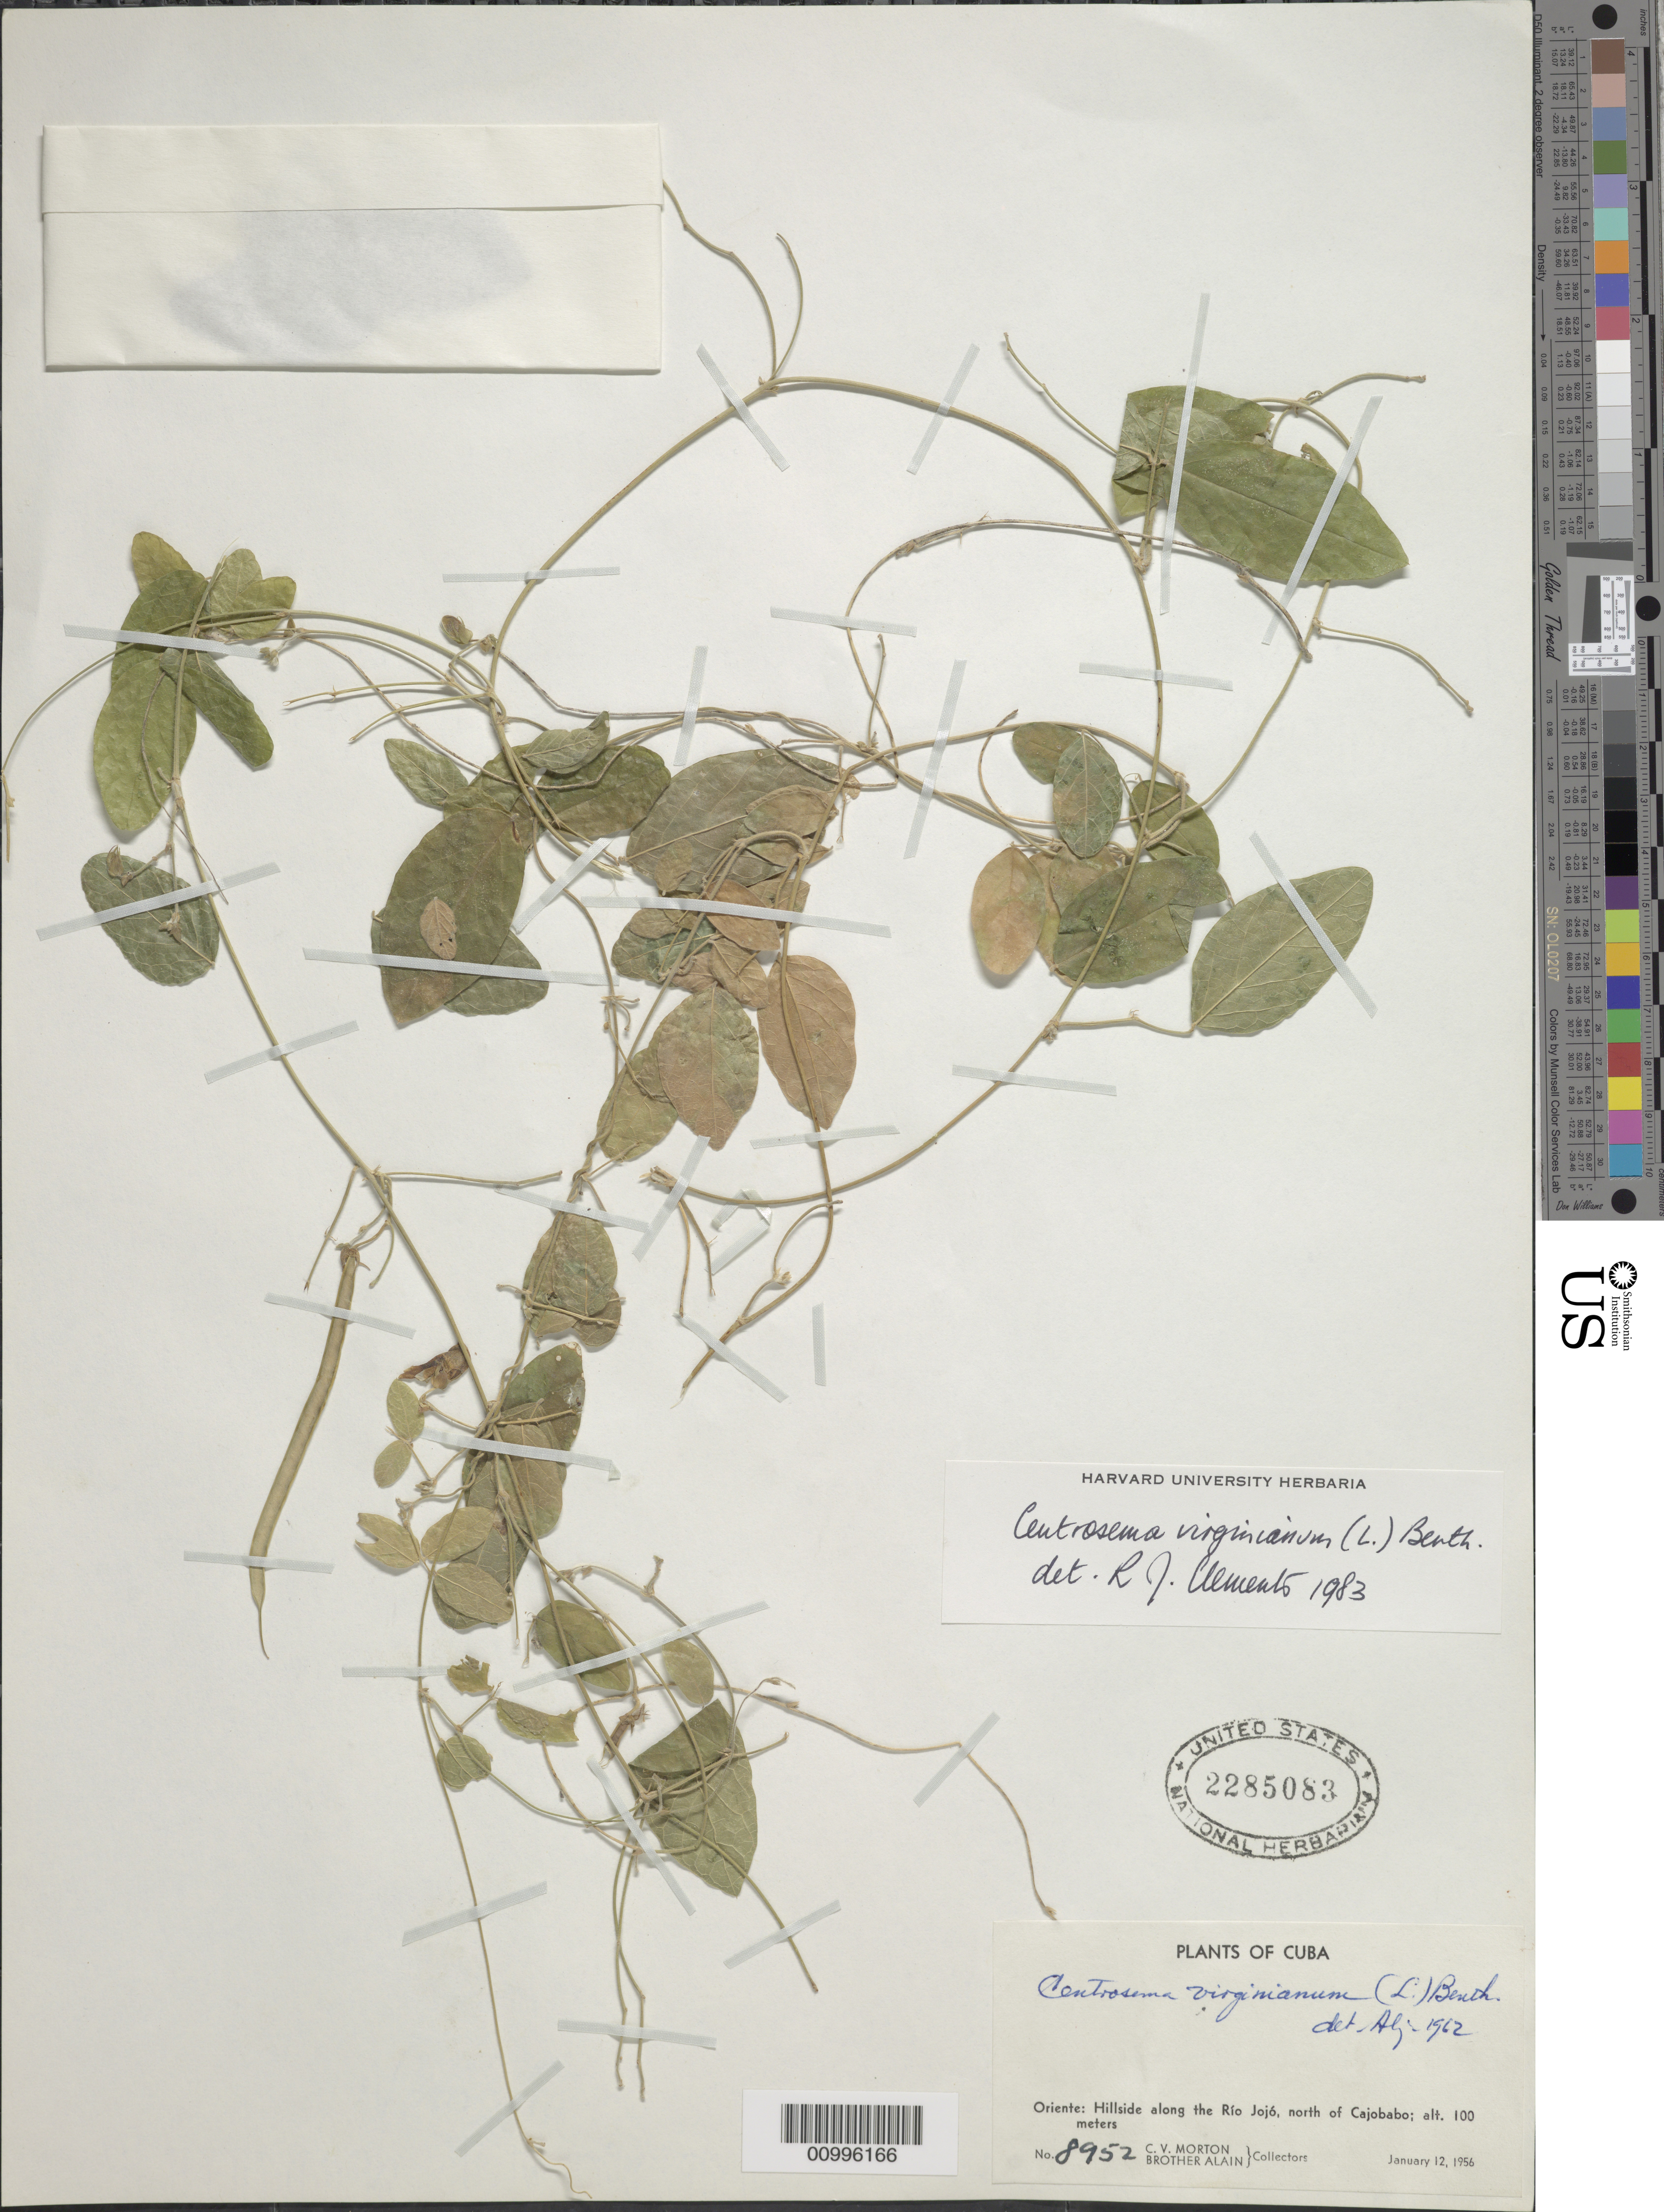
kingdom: Plantae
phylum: Tracheophyta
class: Magnoliopsida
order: Fabales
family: Fabaceae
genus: Centrosema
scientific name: Centrosema virginianum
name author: (L.) Benth.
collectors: C. V. Morton & A. H. Liogier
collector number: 8952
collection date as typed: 12 Jan 1956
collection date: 1956-01-12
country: Cuba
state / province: Oriente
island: Cuba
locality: Hillside along the Rio Jojo, N of Cajobabo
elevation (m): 100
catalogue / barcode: US 2285083